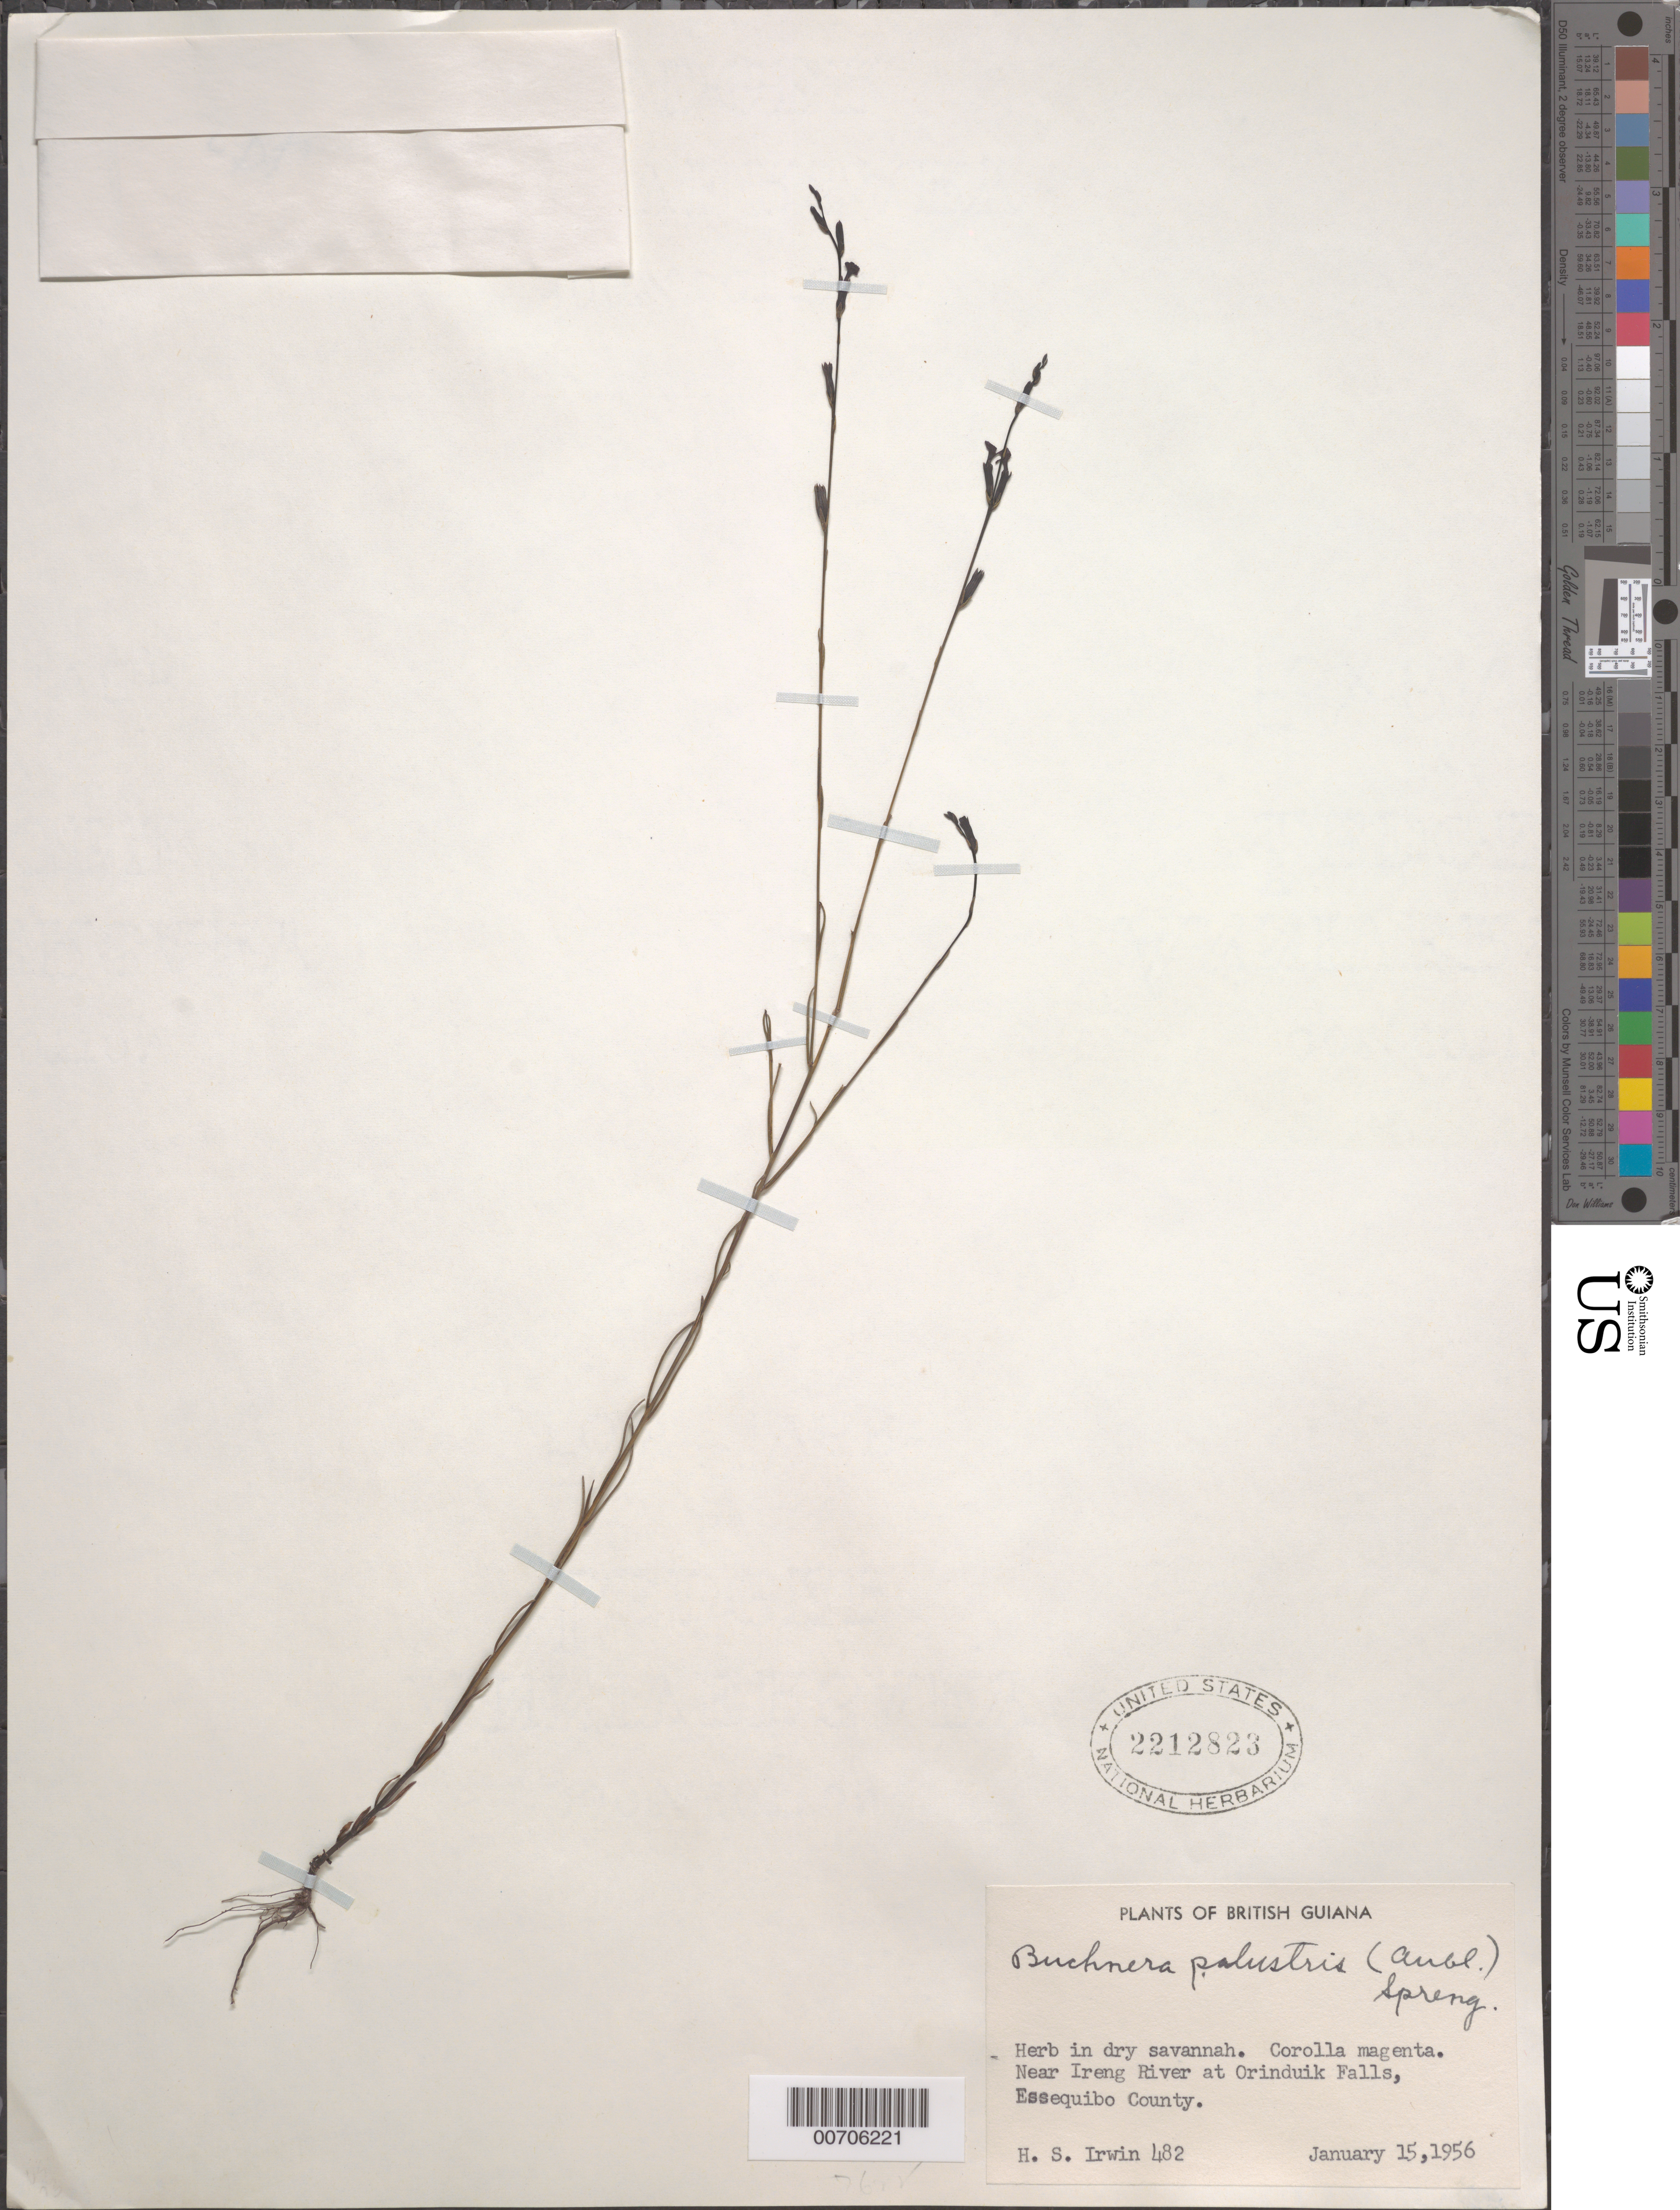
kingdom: Plantae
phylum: Tracheophyta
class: Magnoliopsida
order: Lamiales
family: Orobanchaceae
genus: Buchnera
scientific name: Buchnera palustris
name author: (Aubl.) Spreng.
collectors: H. Irwin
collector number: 482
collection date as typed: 15-Jan-56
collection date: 1956-01-15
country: Guyana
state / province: Potaro-Siparuni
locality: Ireng R., Orinduik Falls, Essequibo County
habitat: Dry savanna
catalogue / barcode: US 2212823